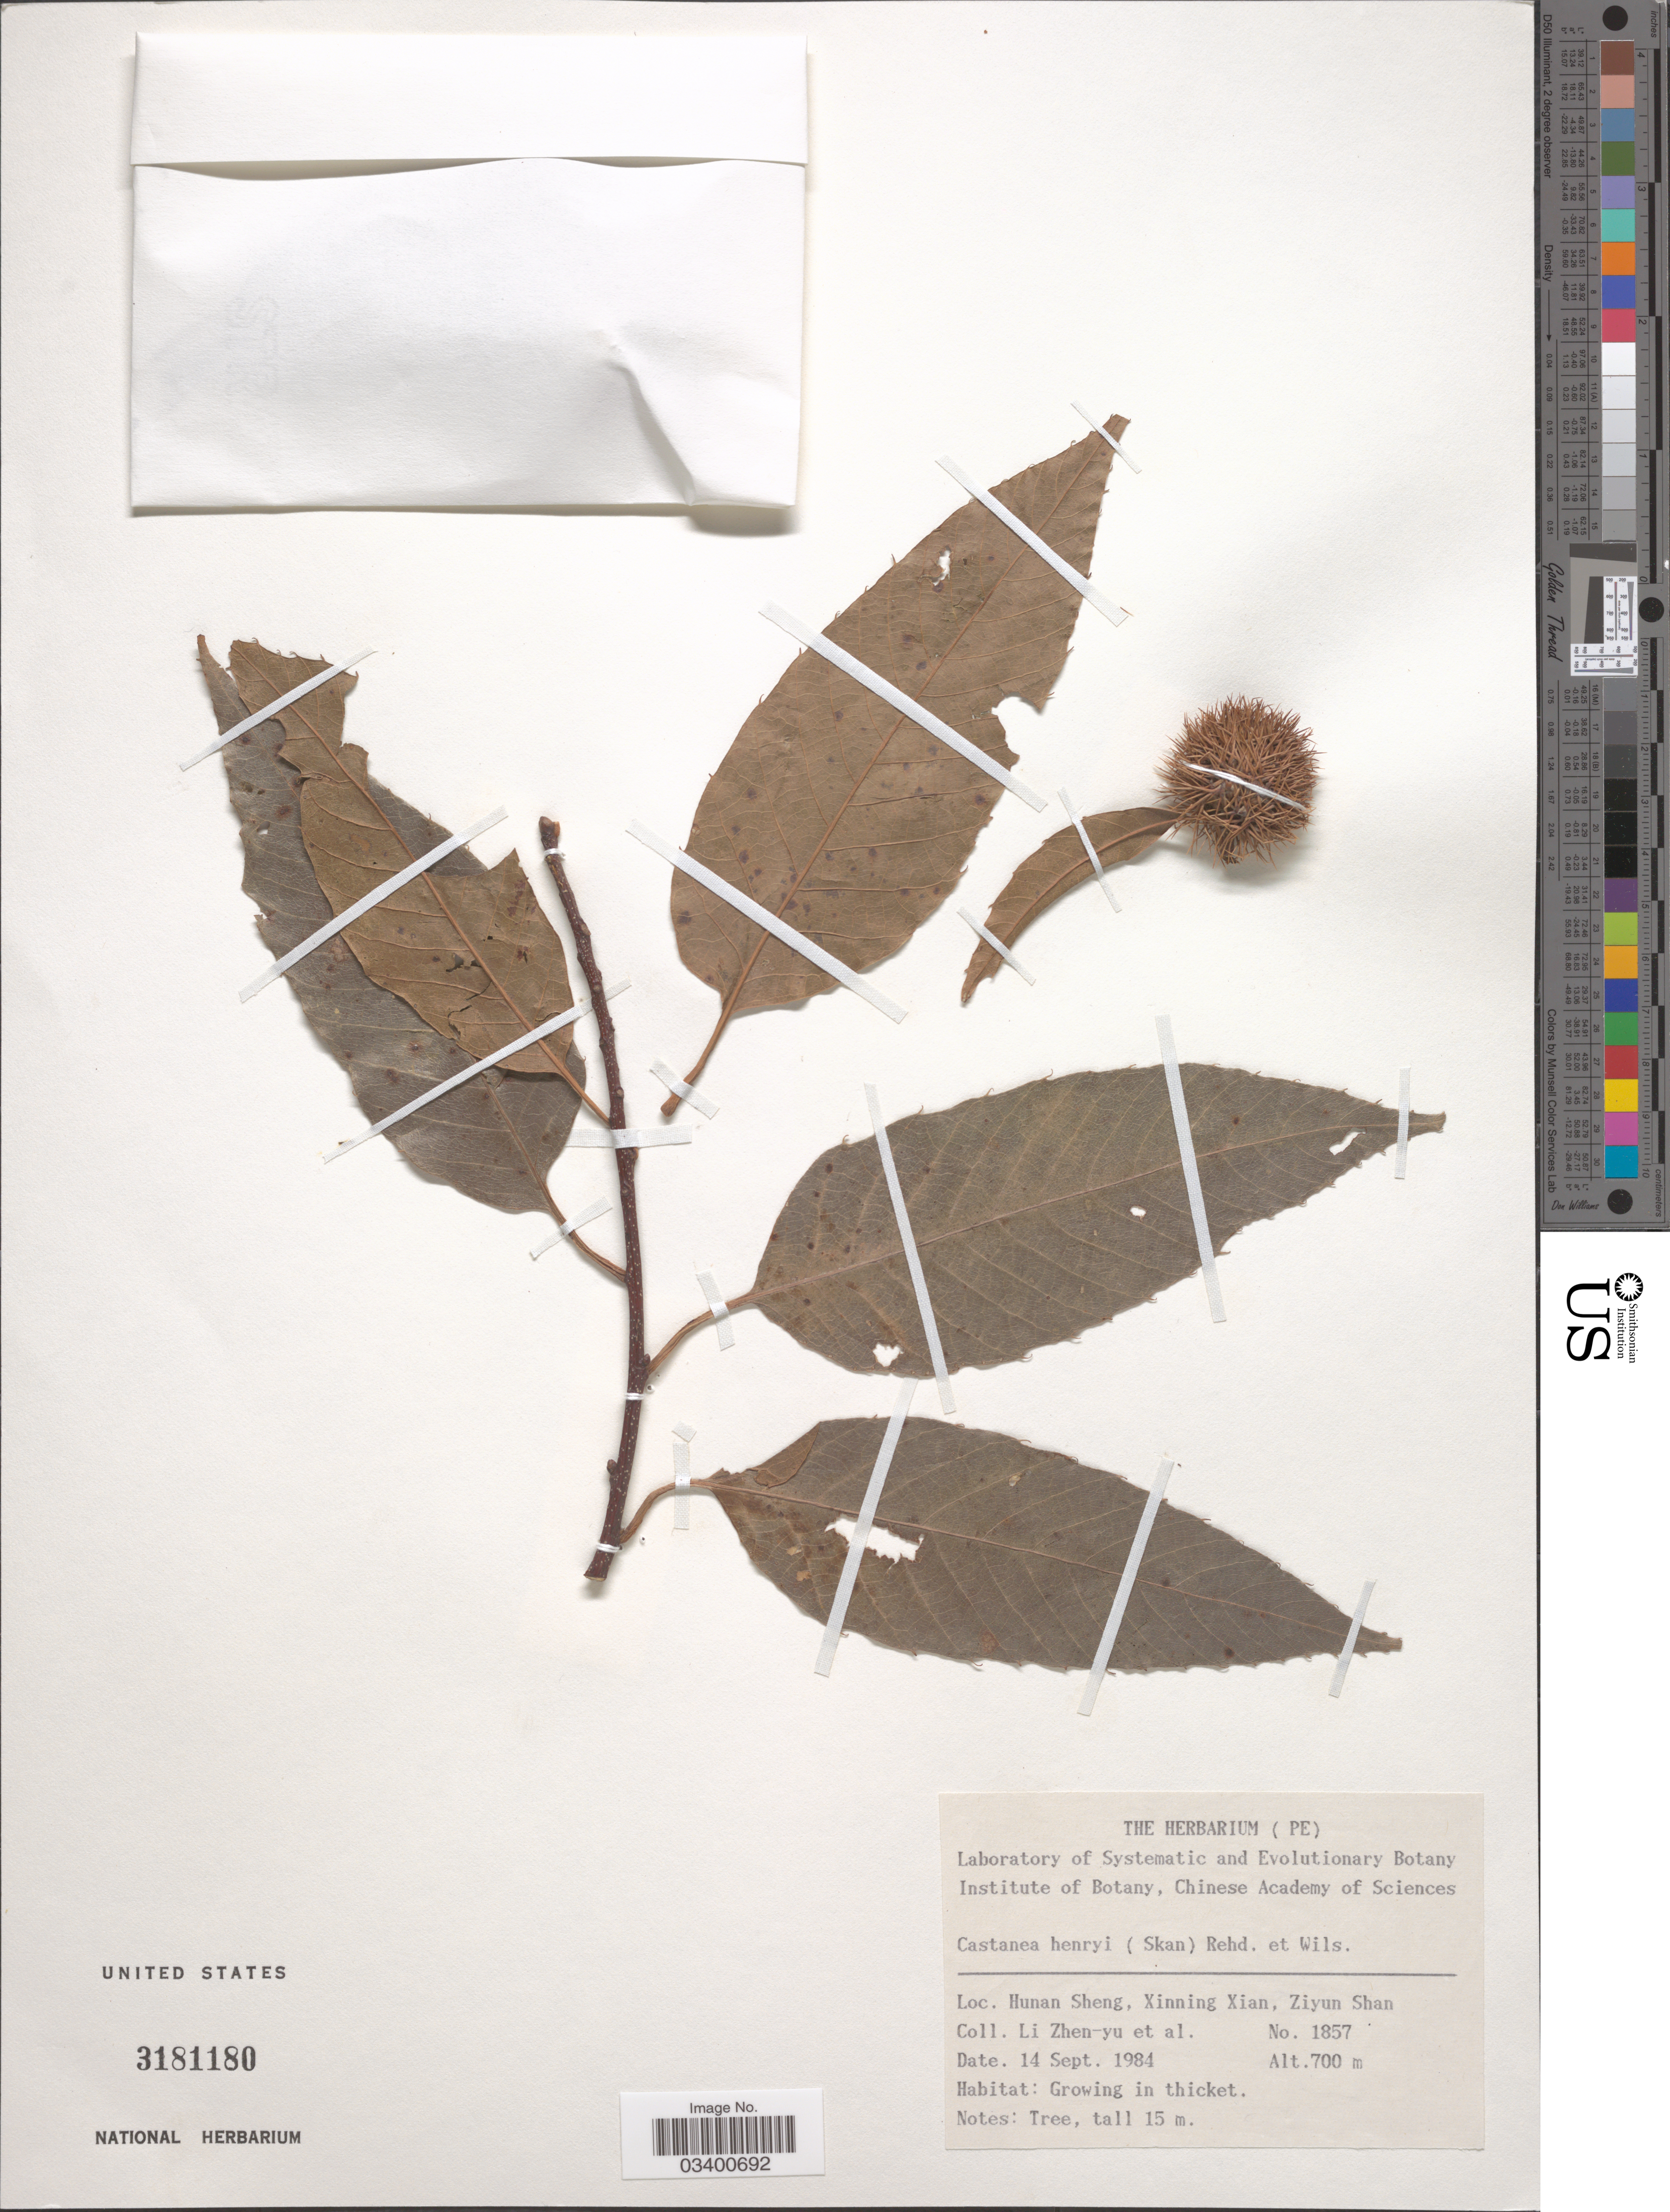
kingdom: Plantae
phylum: Tracheophyta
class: Magnoliopsida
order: Fagales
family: Fagaceae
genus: Castanea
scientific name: Castanea henryi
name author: (Skan) Rehder & E.H. Wilson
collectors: Z. Y. Li & et al.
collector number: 1857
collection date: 1984-09-14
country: China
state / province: Hunan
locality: Hunan Sheng, Xinning Xian, Ziyun Shan.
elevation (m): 700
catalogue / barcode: US 3181180